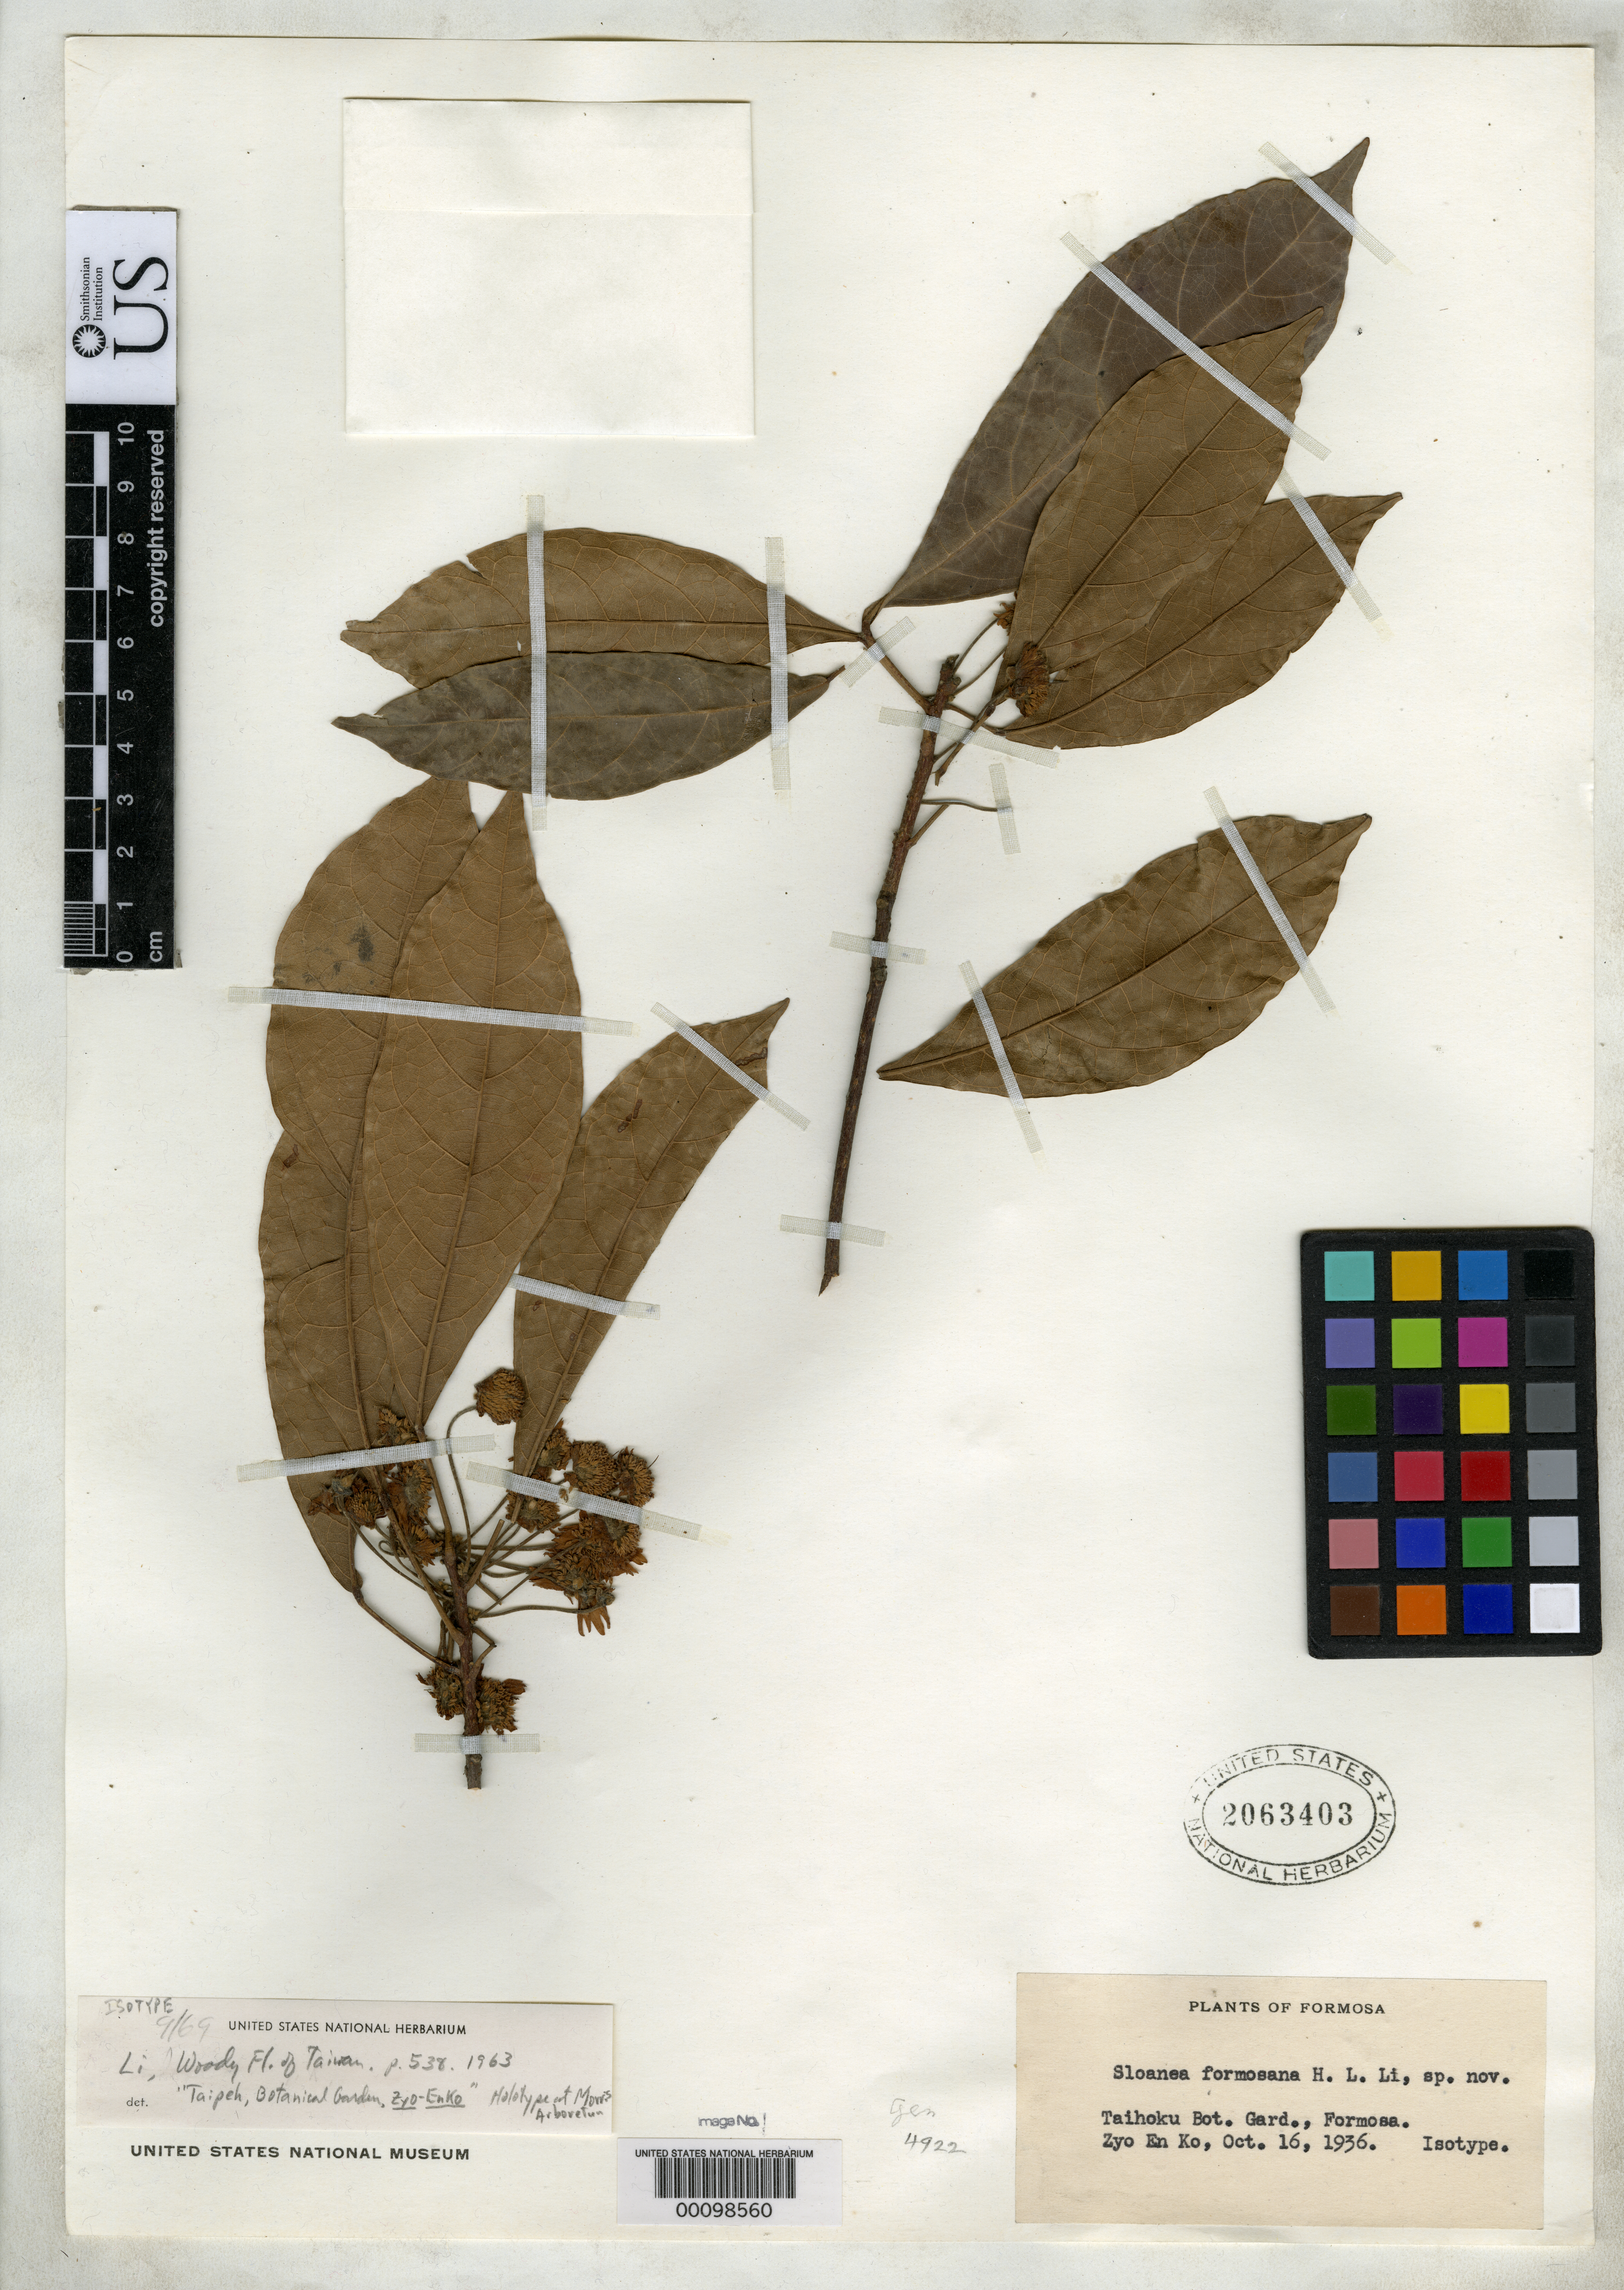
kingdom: Plantae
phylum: Tracheophyta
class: Magnoliopsida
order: Oxalidales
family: Elaeocarpaceae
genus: Sloanea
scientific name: Sloanea formosana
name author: H.L. Li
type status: Isotype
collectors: -. Zyo-Enko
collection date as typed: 16 Oct 1936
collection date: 1936-10-16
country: Taiwan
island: Taiwan [Formosa]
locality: Taihokee Bot. Gard.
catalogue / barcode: US 2063403